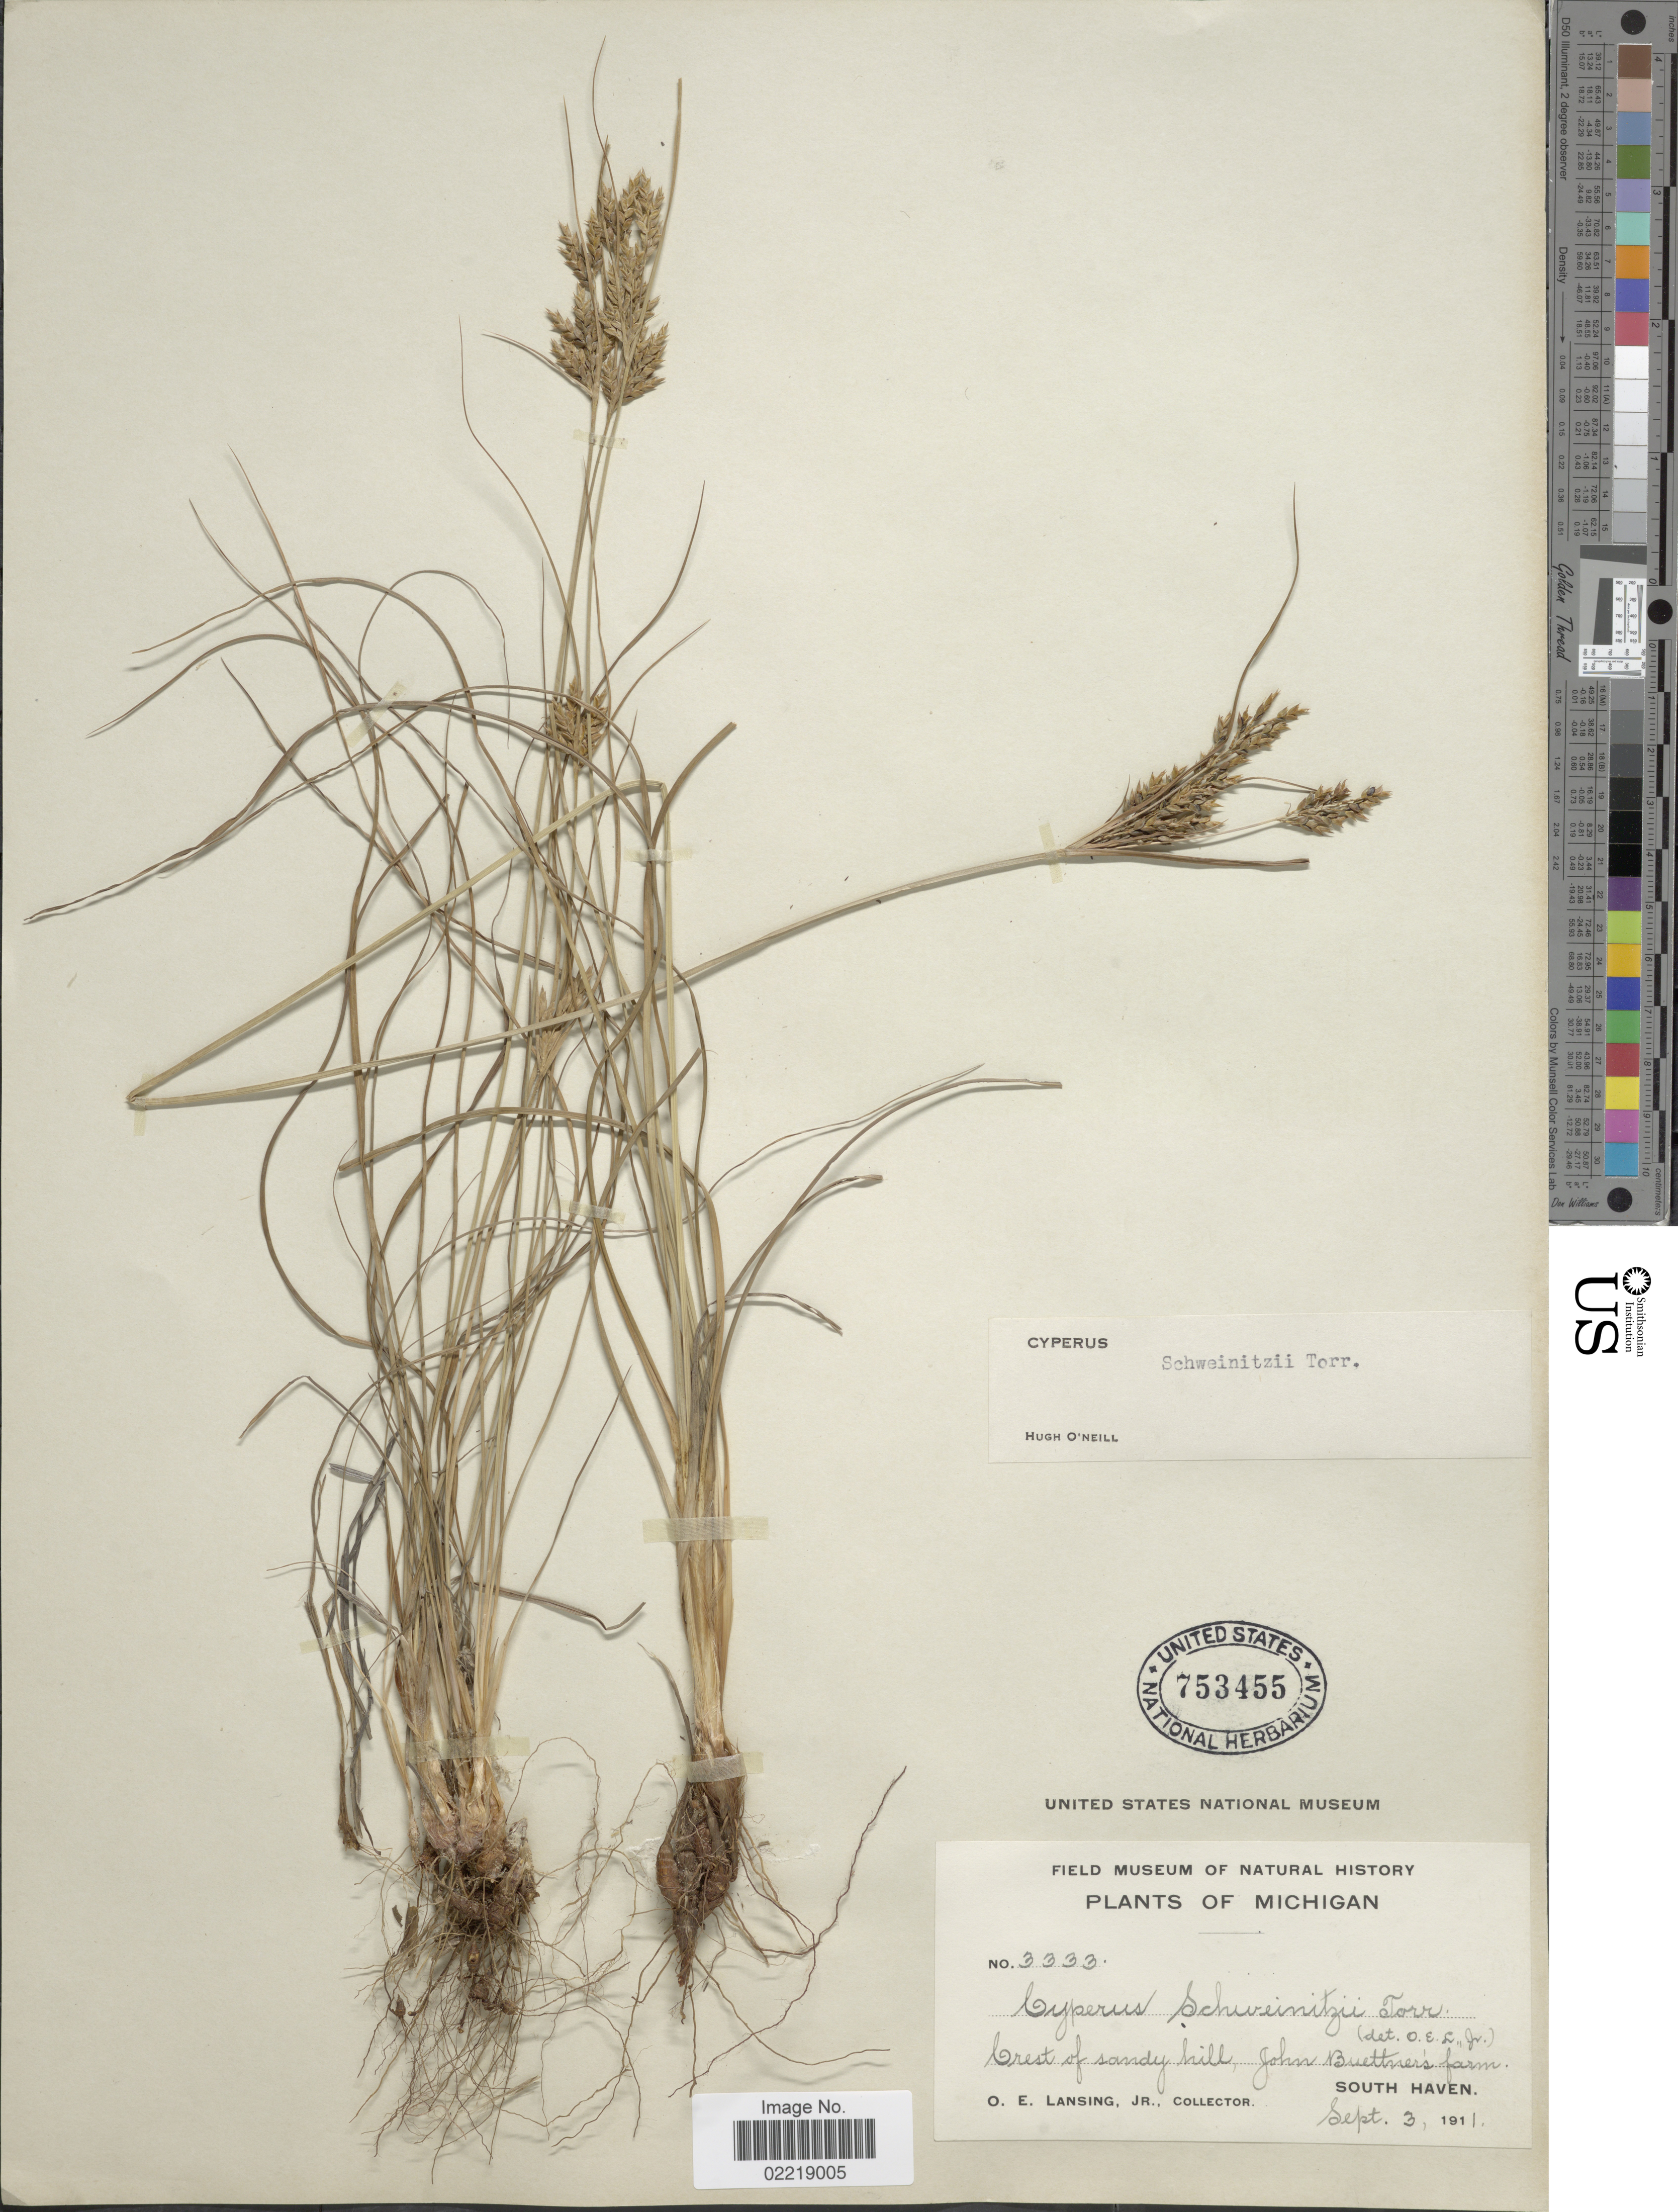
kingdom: Plantae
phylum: Tracheophyta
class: Liliopsida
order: Poales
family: Cyperaceae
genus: Cyperus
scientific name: Cyperus schweinitzii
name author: Torr.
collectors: O. Lansing Jr.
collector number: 3333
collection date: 1911-09-03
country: United States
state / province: Michigan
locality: Crest of sandy hill, John Buettner's farm, South Haven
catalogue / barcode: US 753455